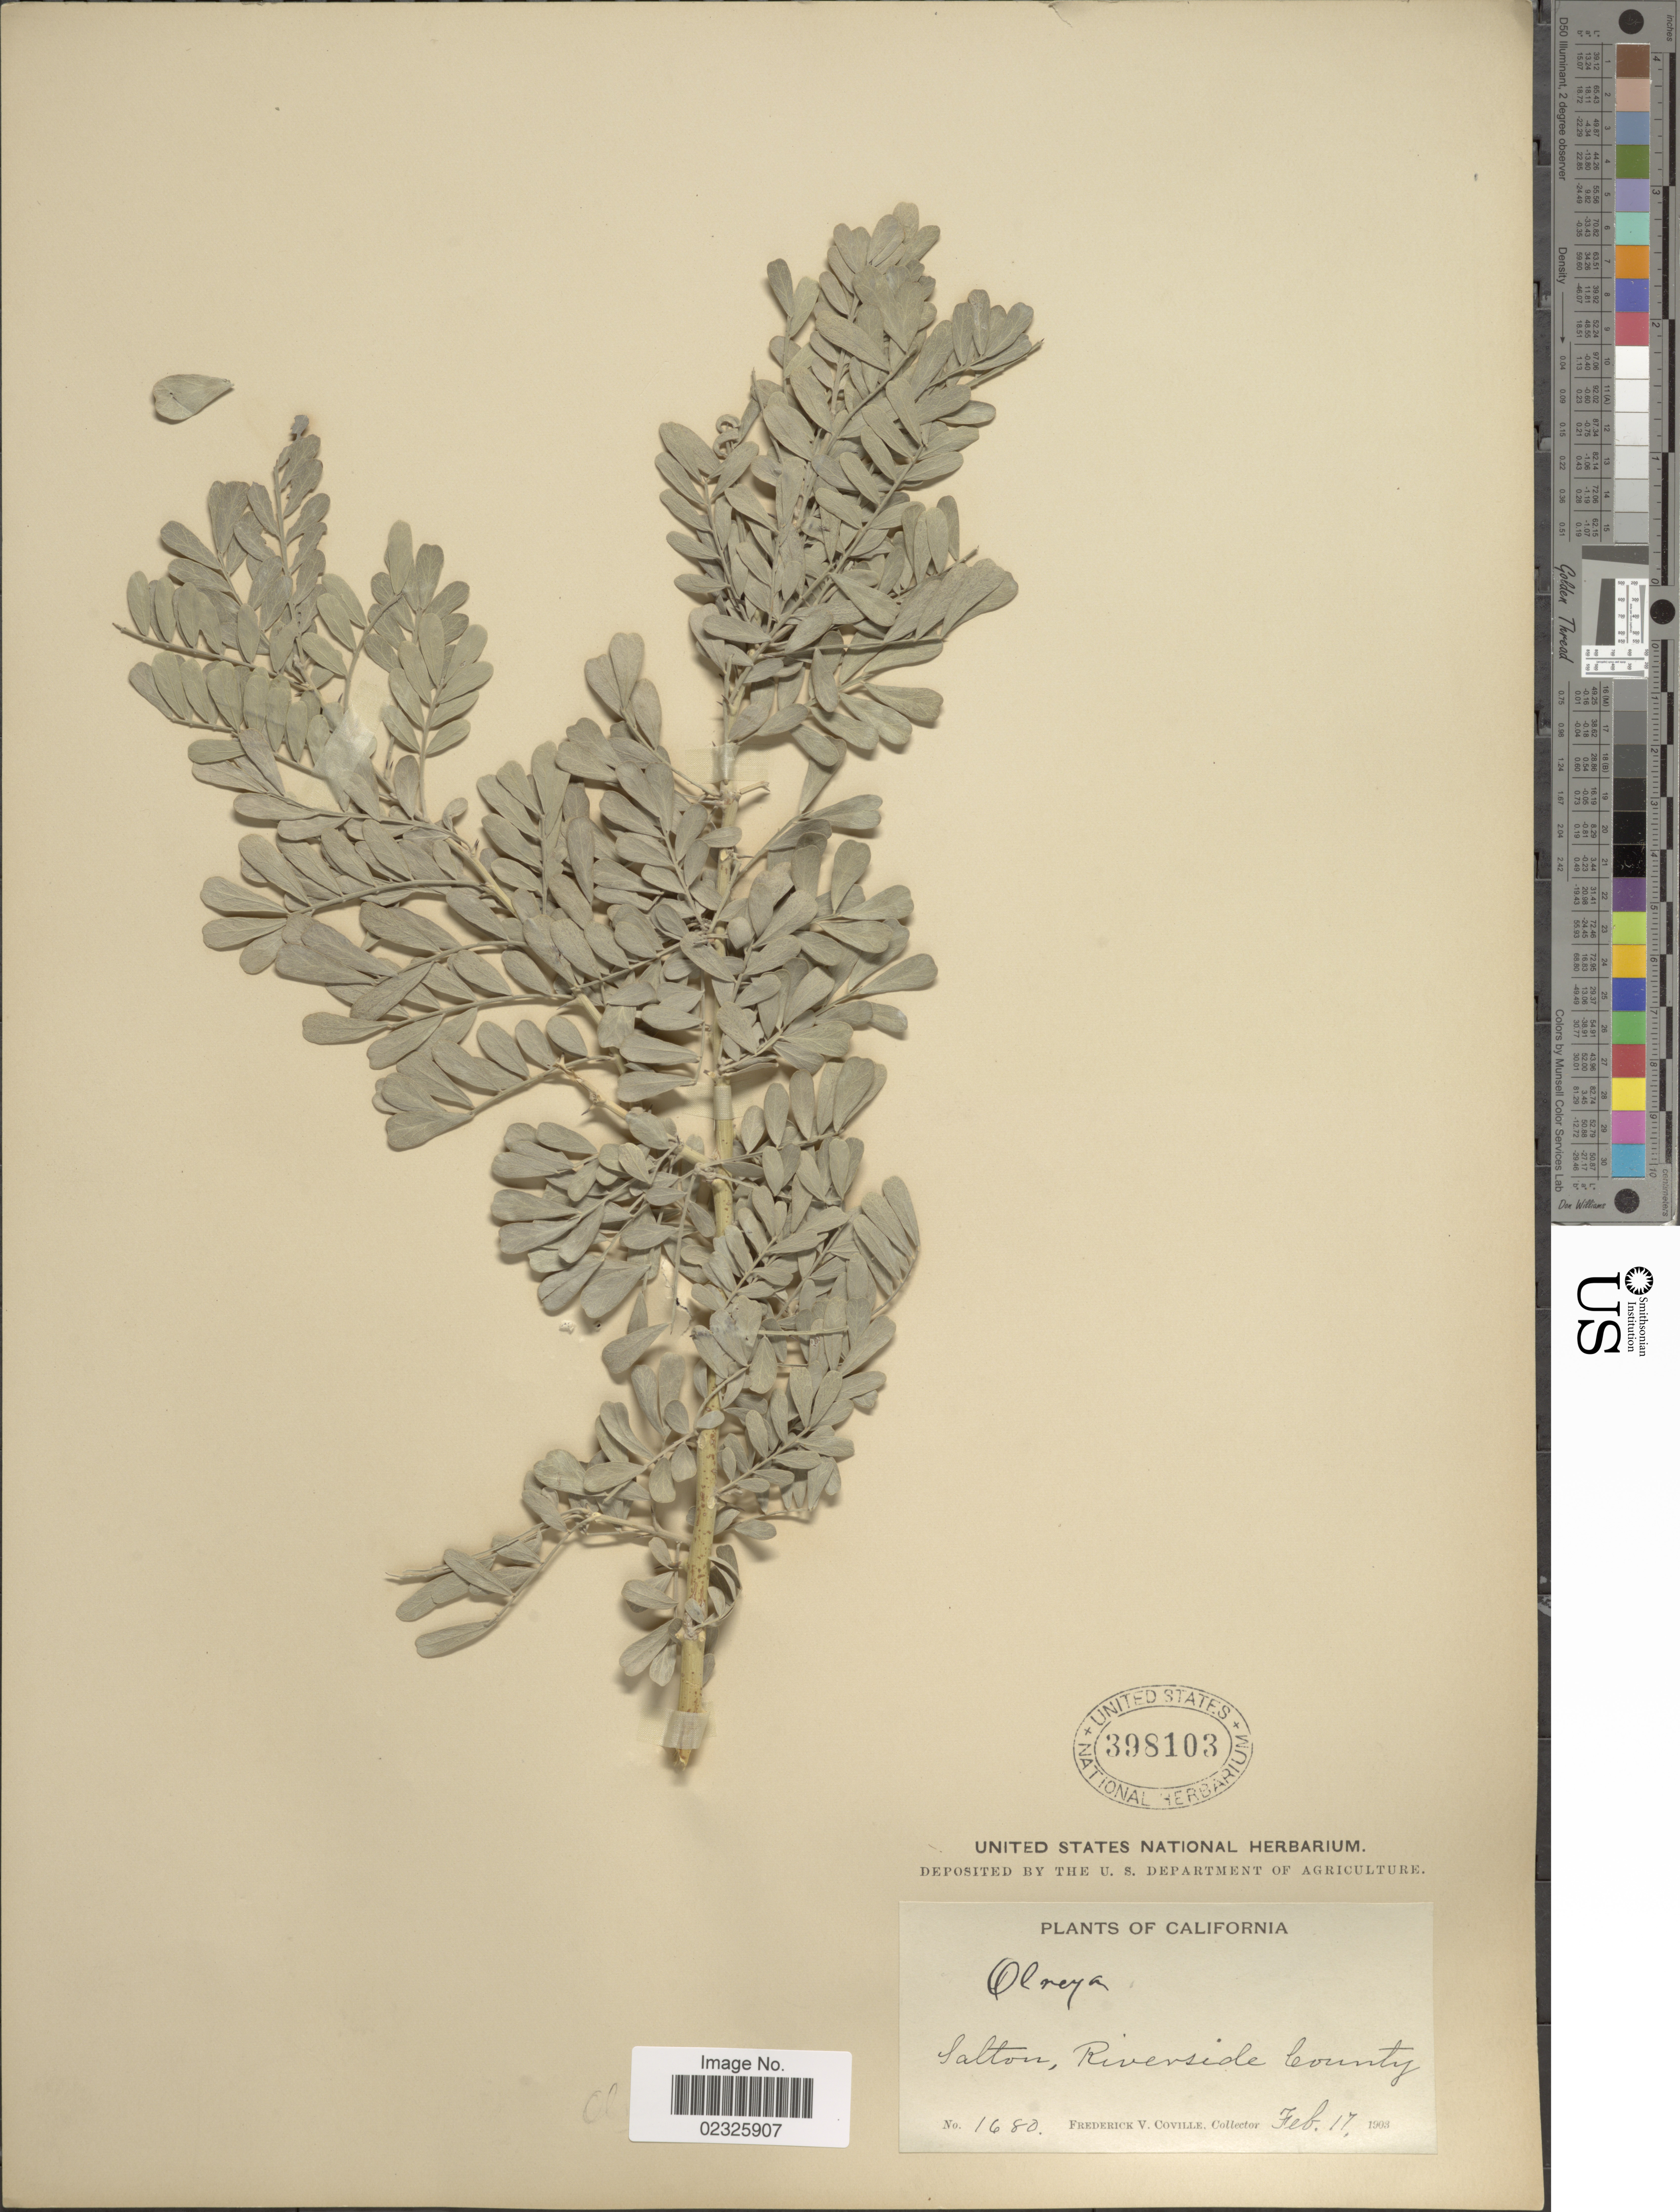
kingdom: Plantae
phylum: Tracheophyta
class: Magnoliopsida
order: Fabales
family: Fabaceae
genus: Olneya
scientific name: Olneya tesota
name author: A. Gray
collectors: F. V. Coville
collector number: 1680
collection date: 1903-02-17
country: United States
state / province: California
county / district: Riverside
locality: Salton, Riverside County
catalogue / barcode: US 398103